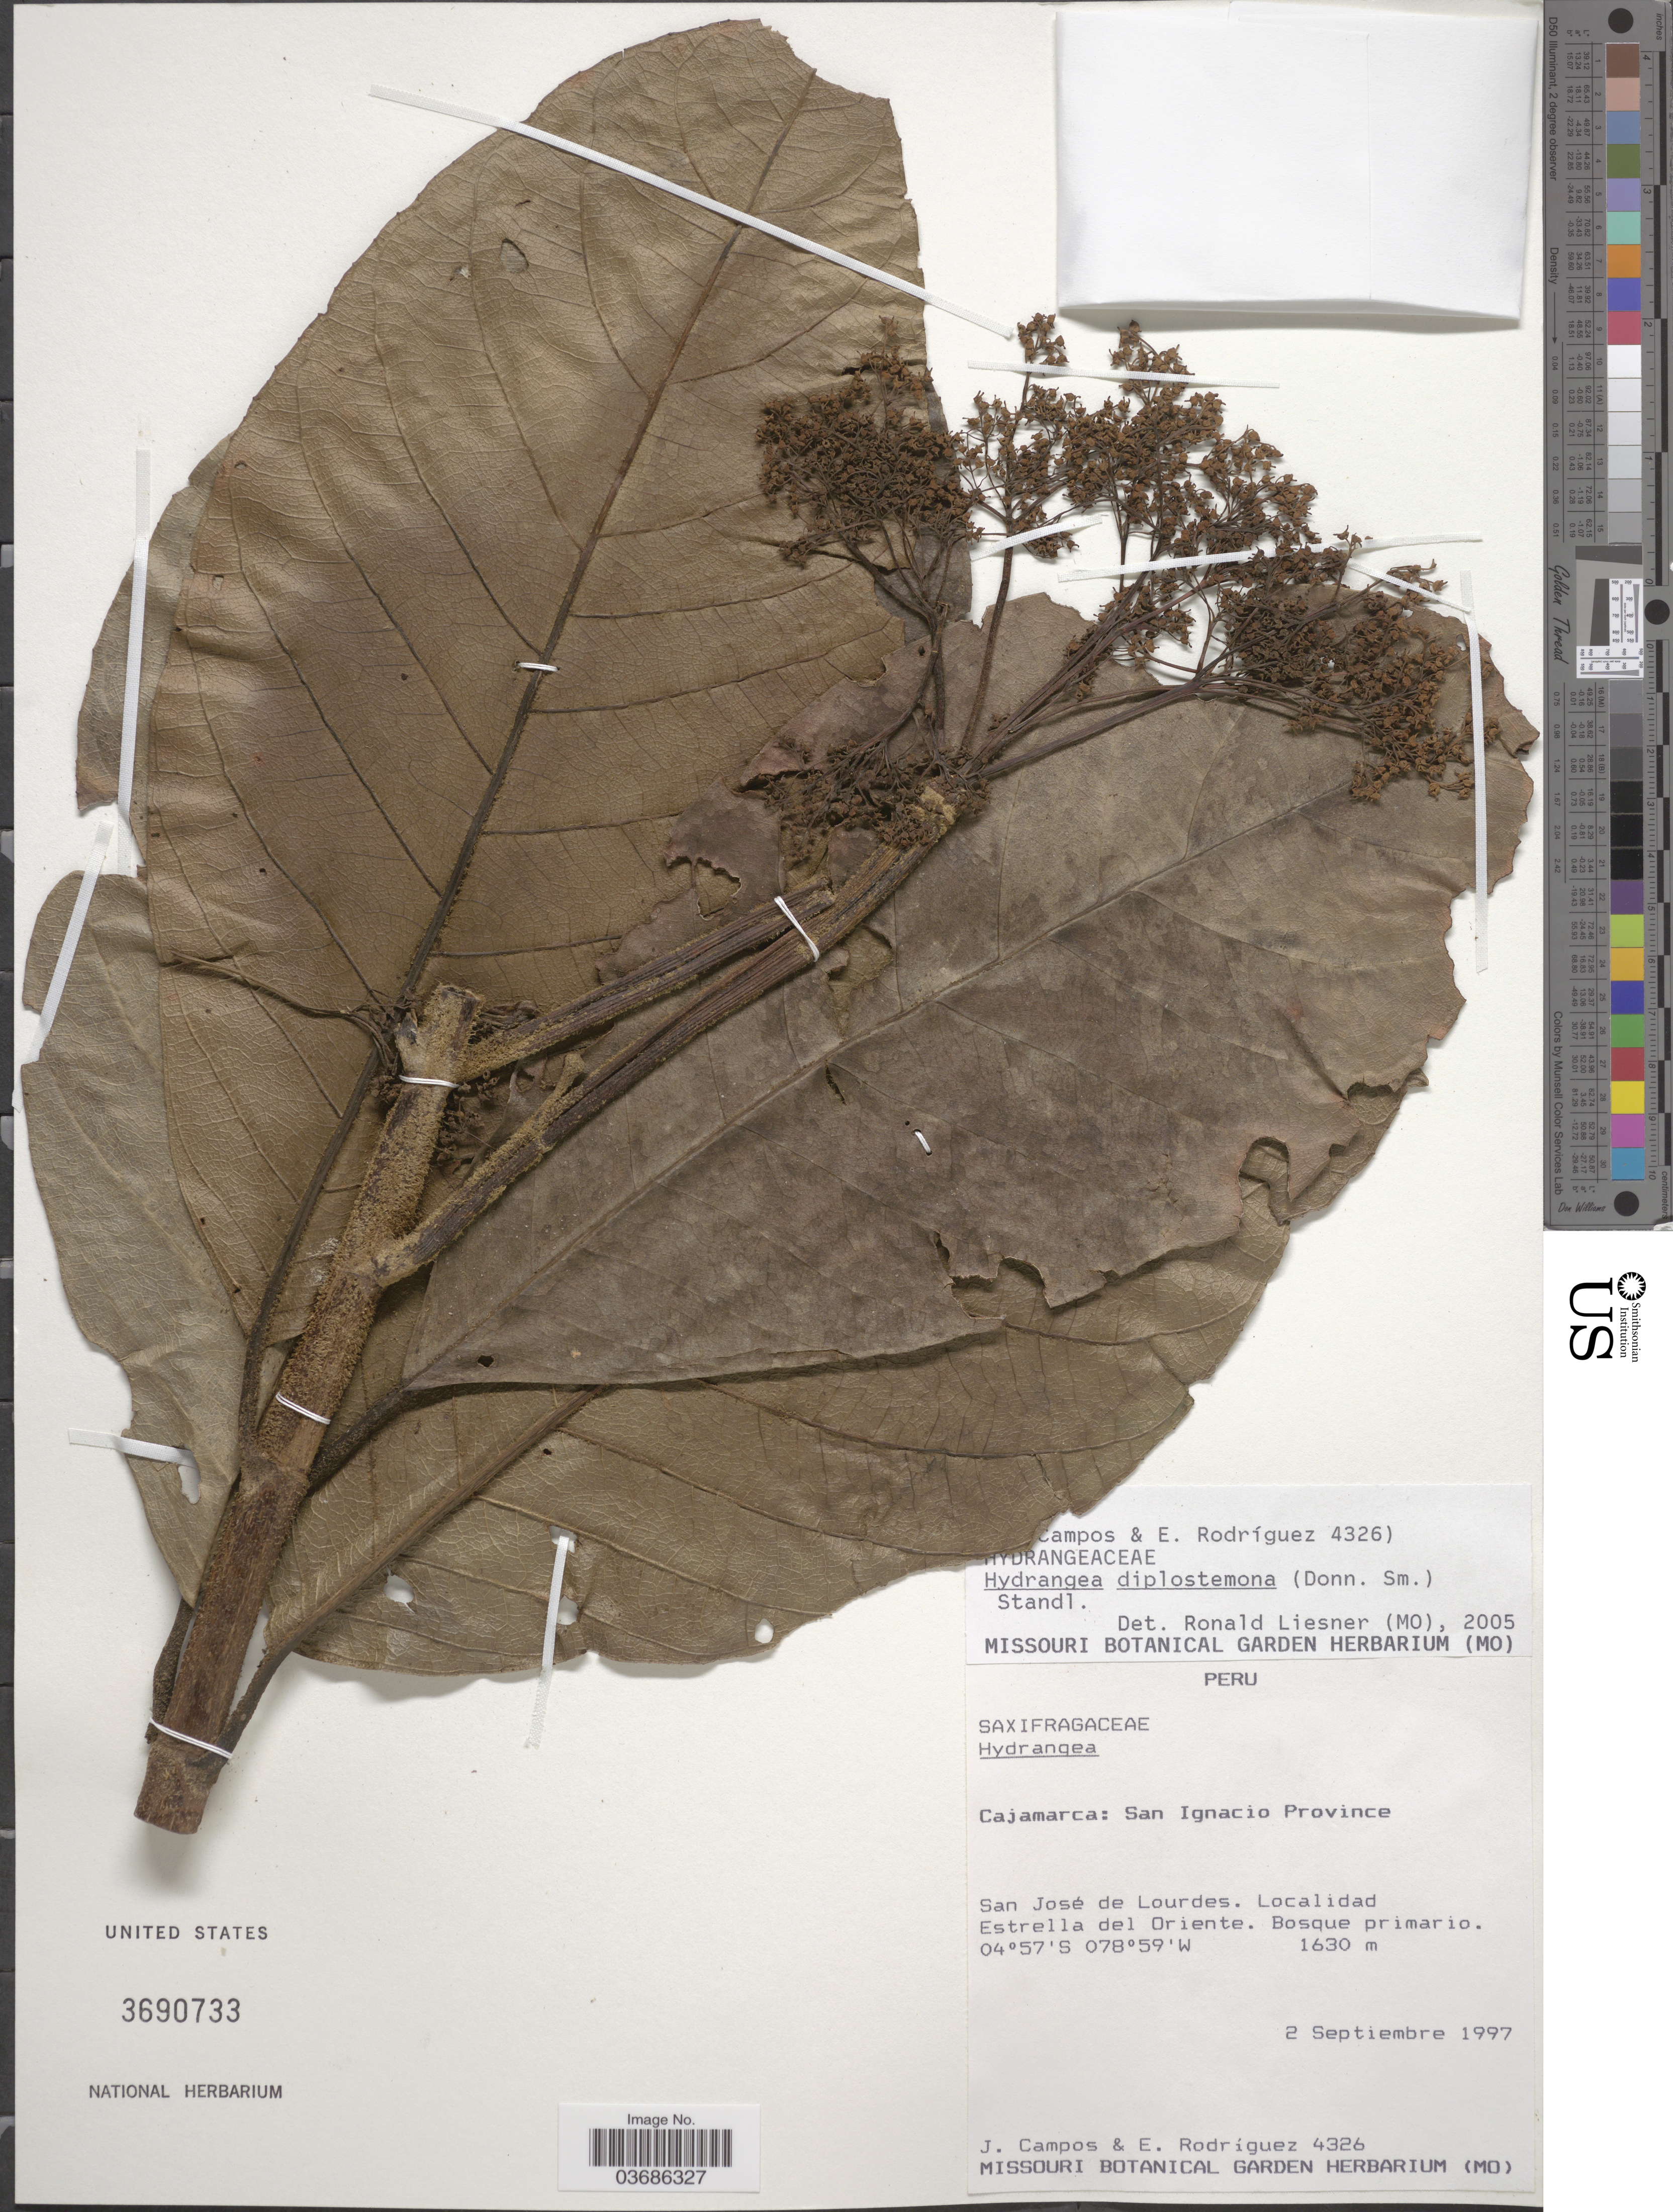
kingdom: Plantae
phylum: Tracheophyta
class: Magnoliopsida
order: Cornales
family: Hydrangeaceae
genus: Hydrangea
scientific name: Hydrangea diplostemona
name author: (Donn. Sm.) Standl.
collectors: J. Campos & E. Rodriguez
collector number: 4326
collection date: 1997-09-02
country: Peru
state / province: Cajamarca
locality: San Ignacio Province. San José de Lourdes. Localidad Estrella del Oriente.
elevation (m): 1630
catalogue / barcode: US 3690733